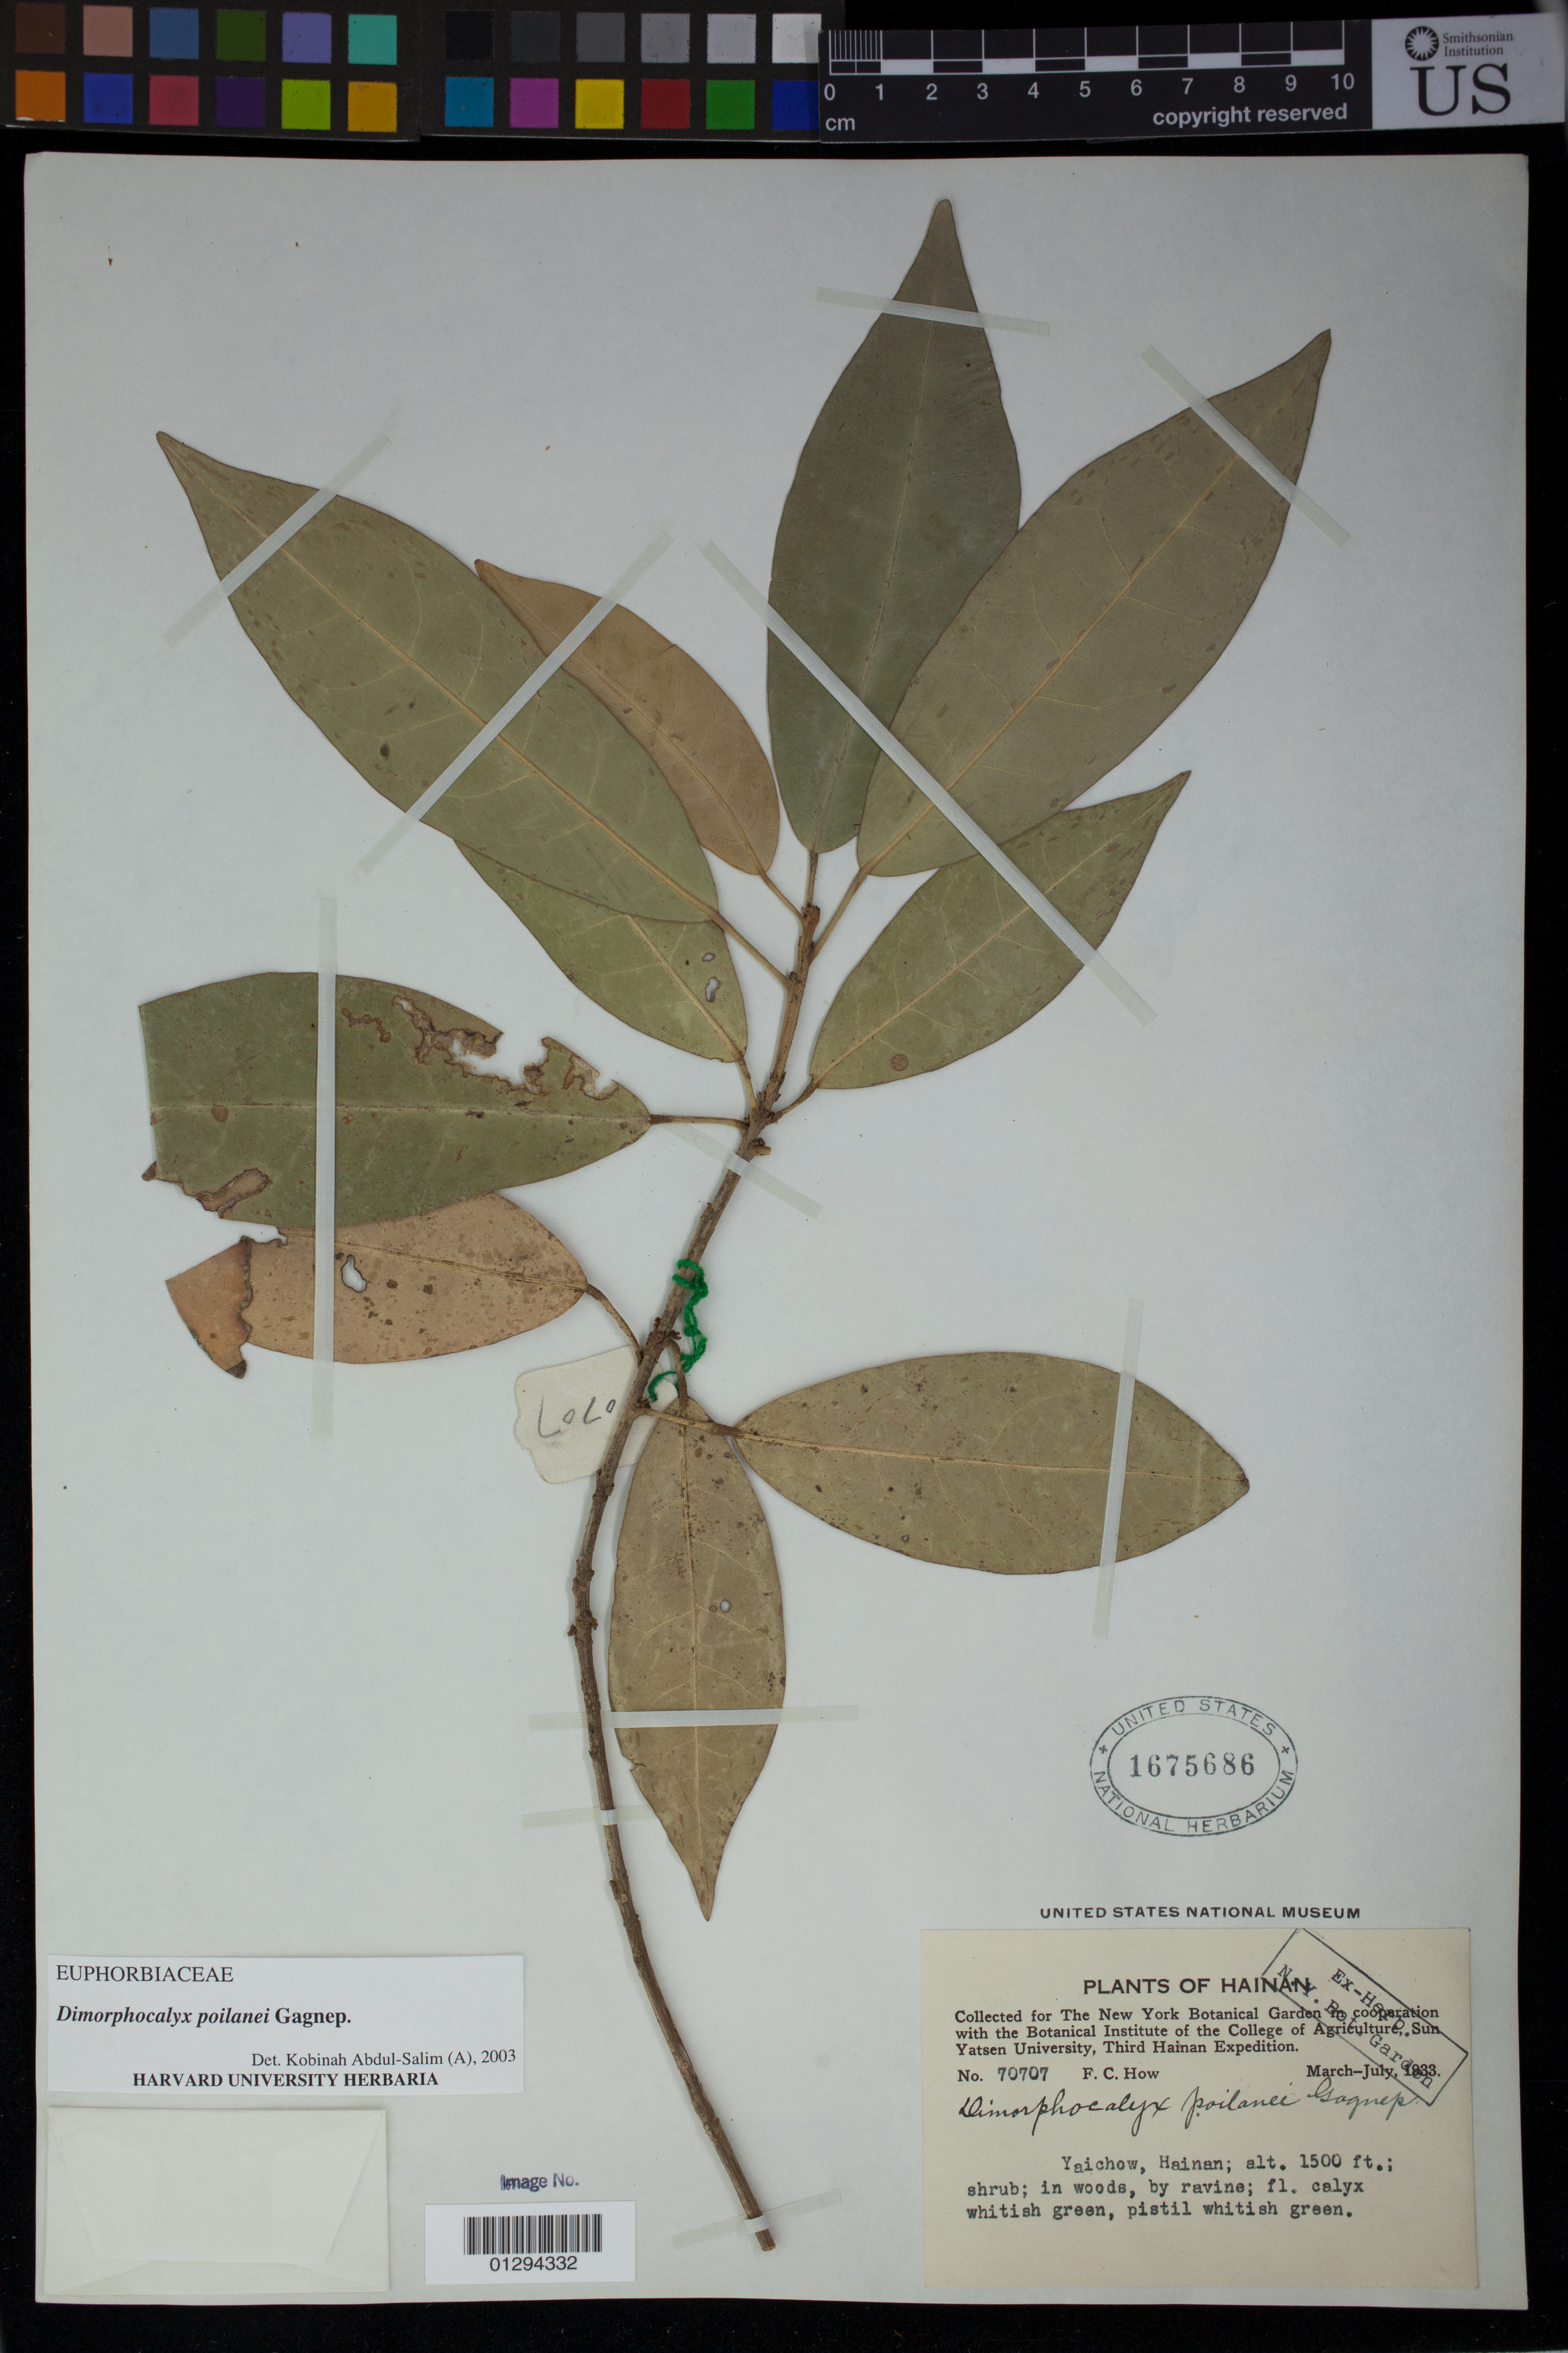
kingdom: Plantae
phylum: Tracheophyta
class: Magnoliopsida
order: Malpighiales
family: Euphorbiaceae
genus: Dimorphocalyx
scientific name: Dimorphocalyx poilanei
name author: Gagnep.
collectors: F. C. How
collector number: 70707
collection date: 1933-03/1933-07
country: China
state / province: Hainan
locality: Yaichow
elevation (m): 457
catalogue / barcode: US 1675686